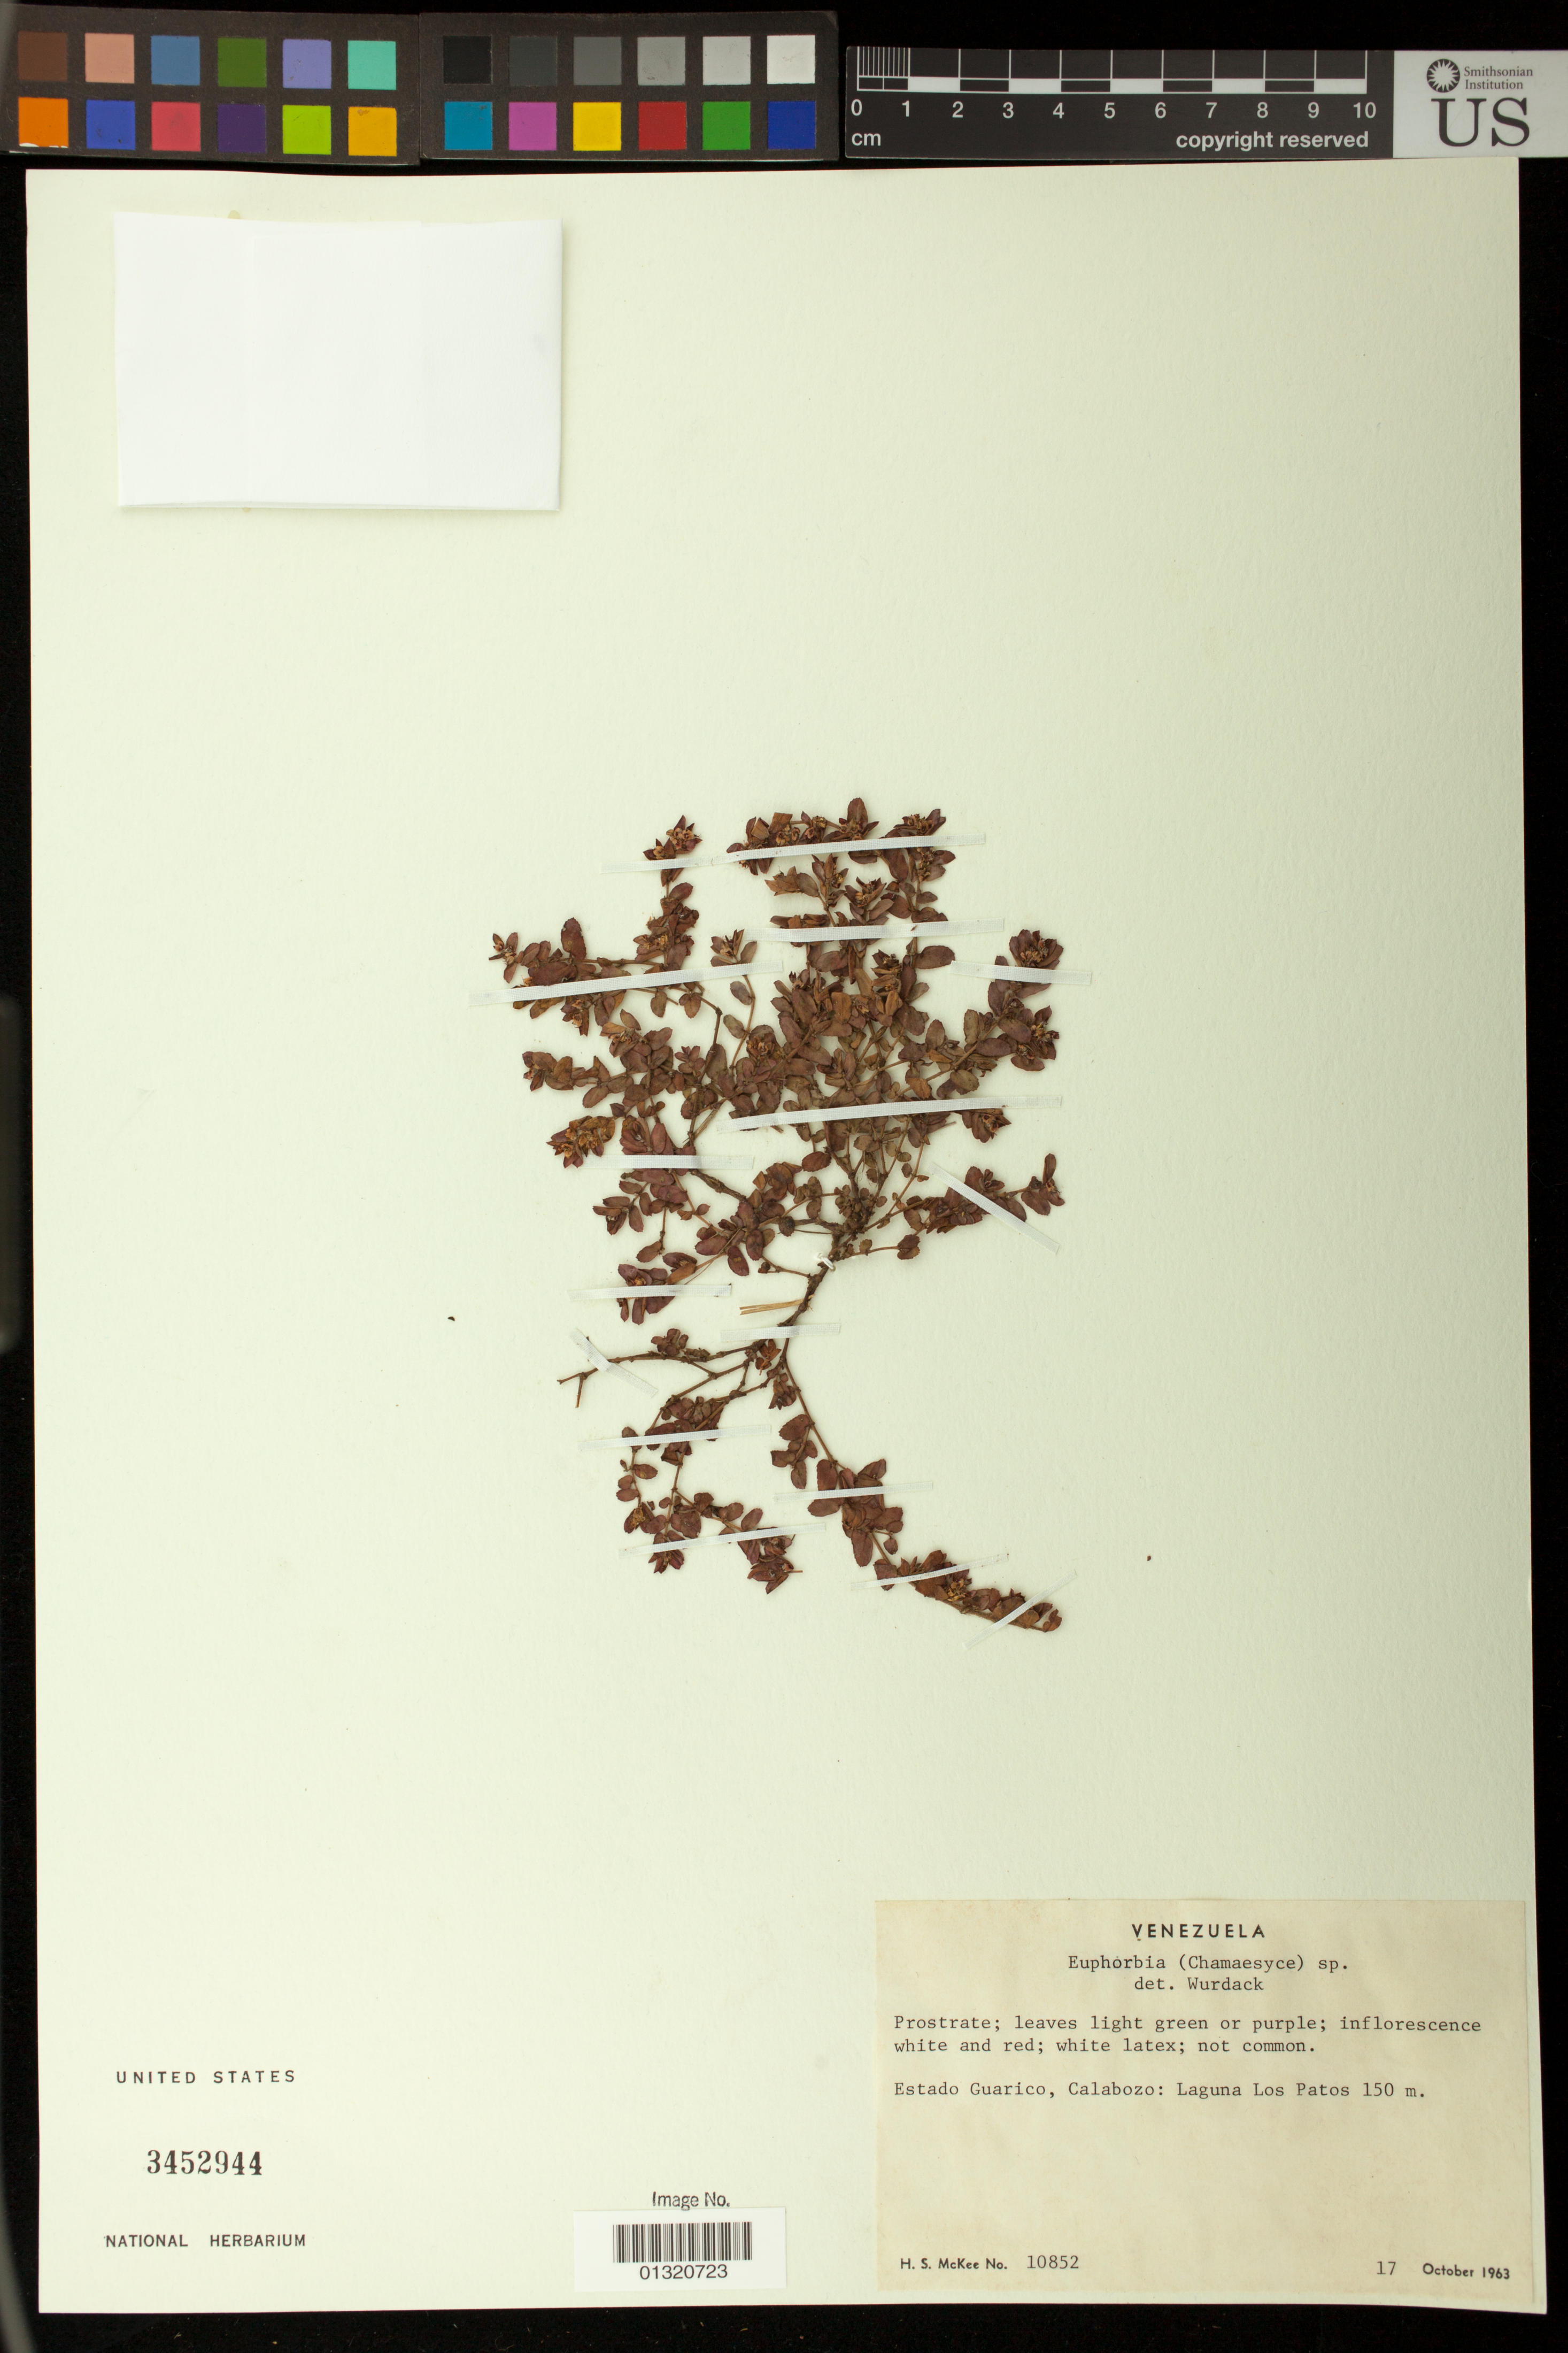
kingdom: Plantae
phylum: Tracheophyta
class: Magnoliopsida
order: Malpighiales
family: Euphorbiaceae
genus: Euphorbia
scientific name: Euphorbia sp.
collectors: H. S. McKee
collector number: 10852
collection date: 1963-10-17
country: Venezuela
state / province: Guárico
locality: Calabozo: Laguna Los Patos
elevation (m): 150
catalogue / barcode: US 3452944